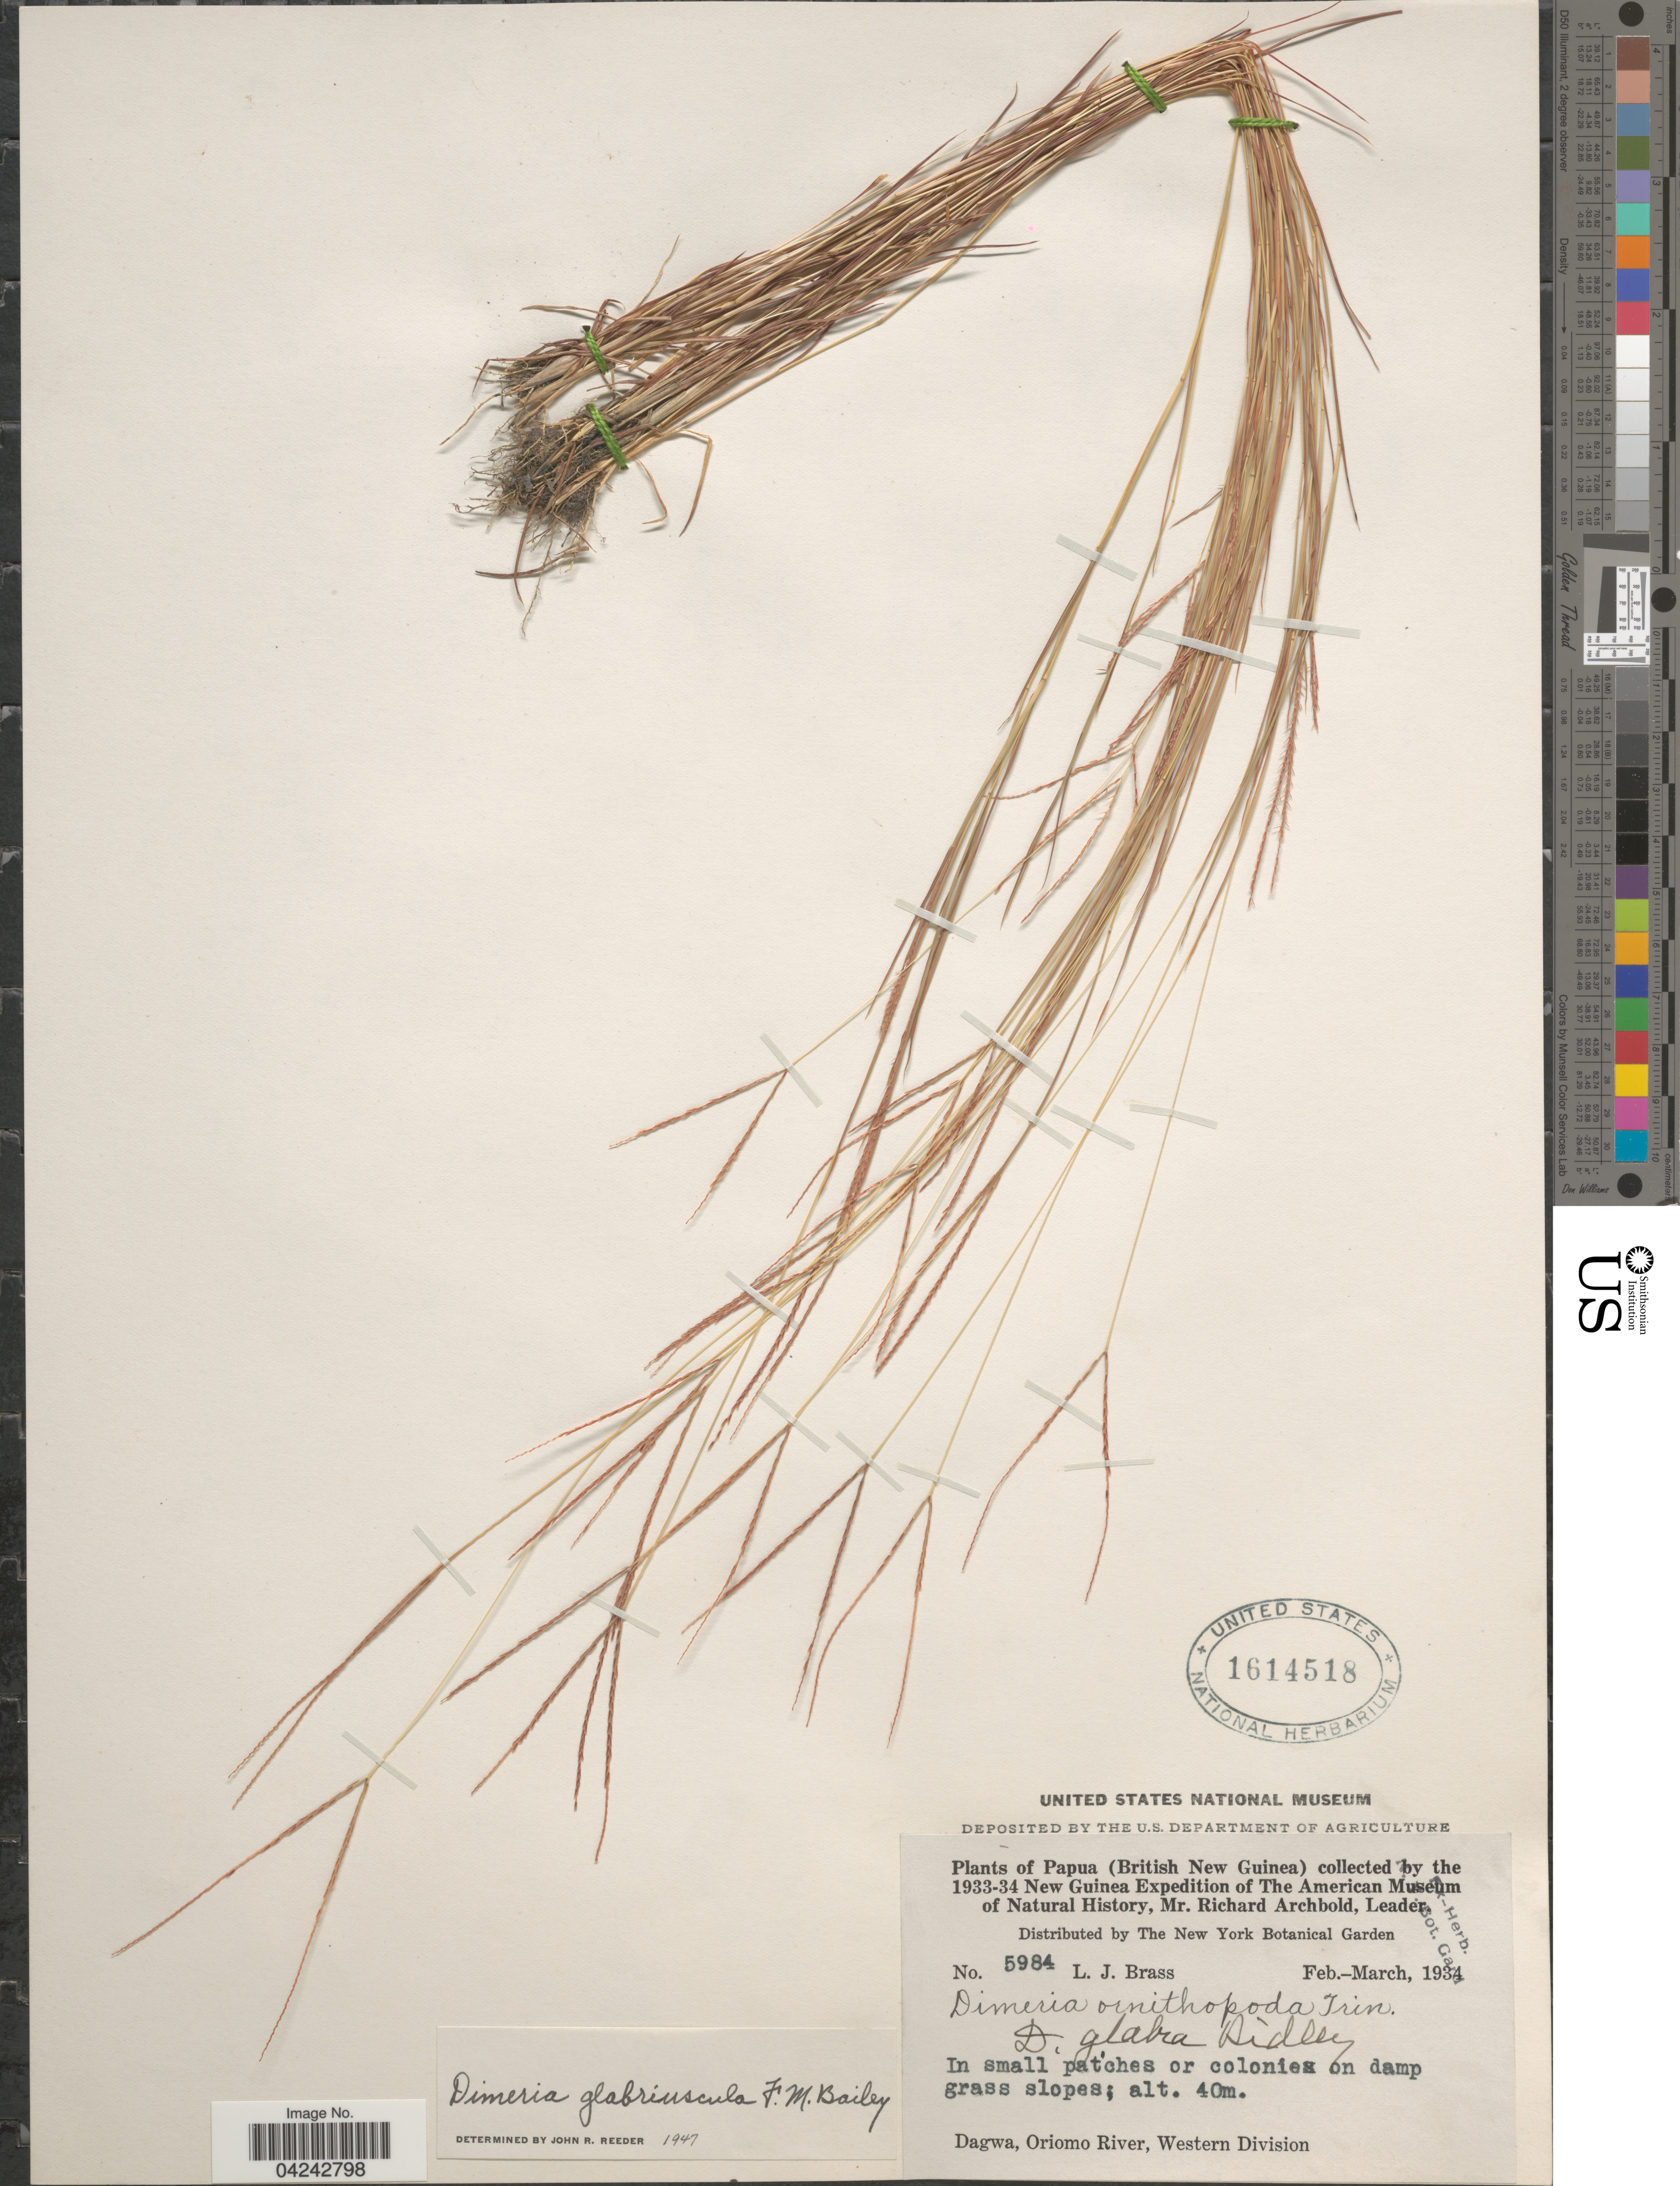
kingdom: Plantae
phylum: Tracheophyta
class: Liliopsida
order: Poales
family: Poaceae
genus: Dimeria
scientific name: Dimeria ornithopoda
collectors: L. J. Brass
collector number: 5984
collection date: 1934-02/1934-03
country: Papua New Guinea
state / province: Manus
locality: Papua (British New Guinea). The 1933-34 New Guinea Expedition of The American Museum of Natural History. Dagwa, Oriomo River, Western Division.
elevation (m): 40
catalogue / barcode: US 1614518